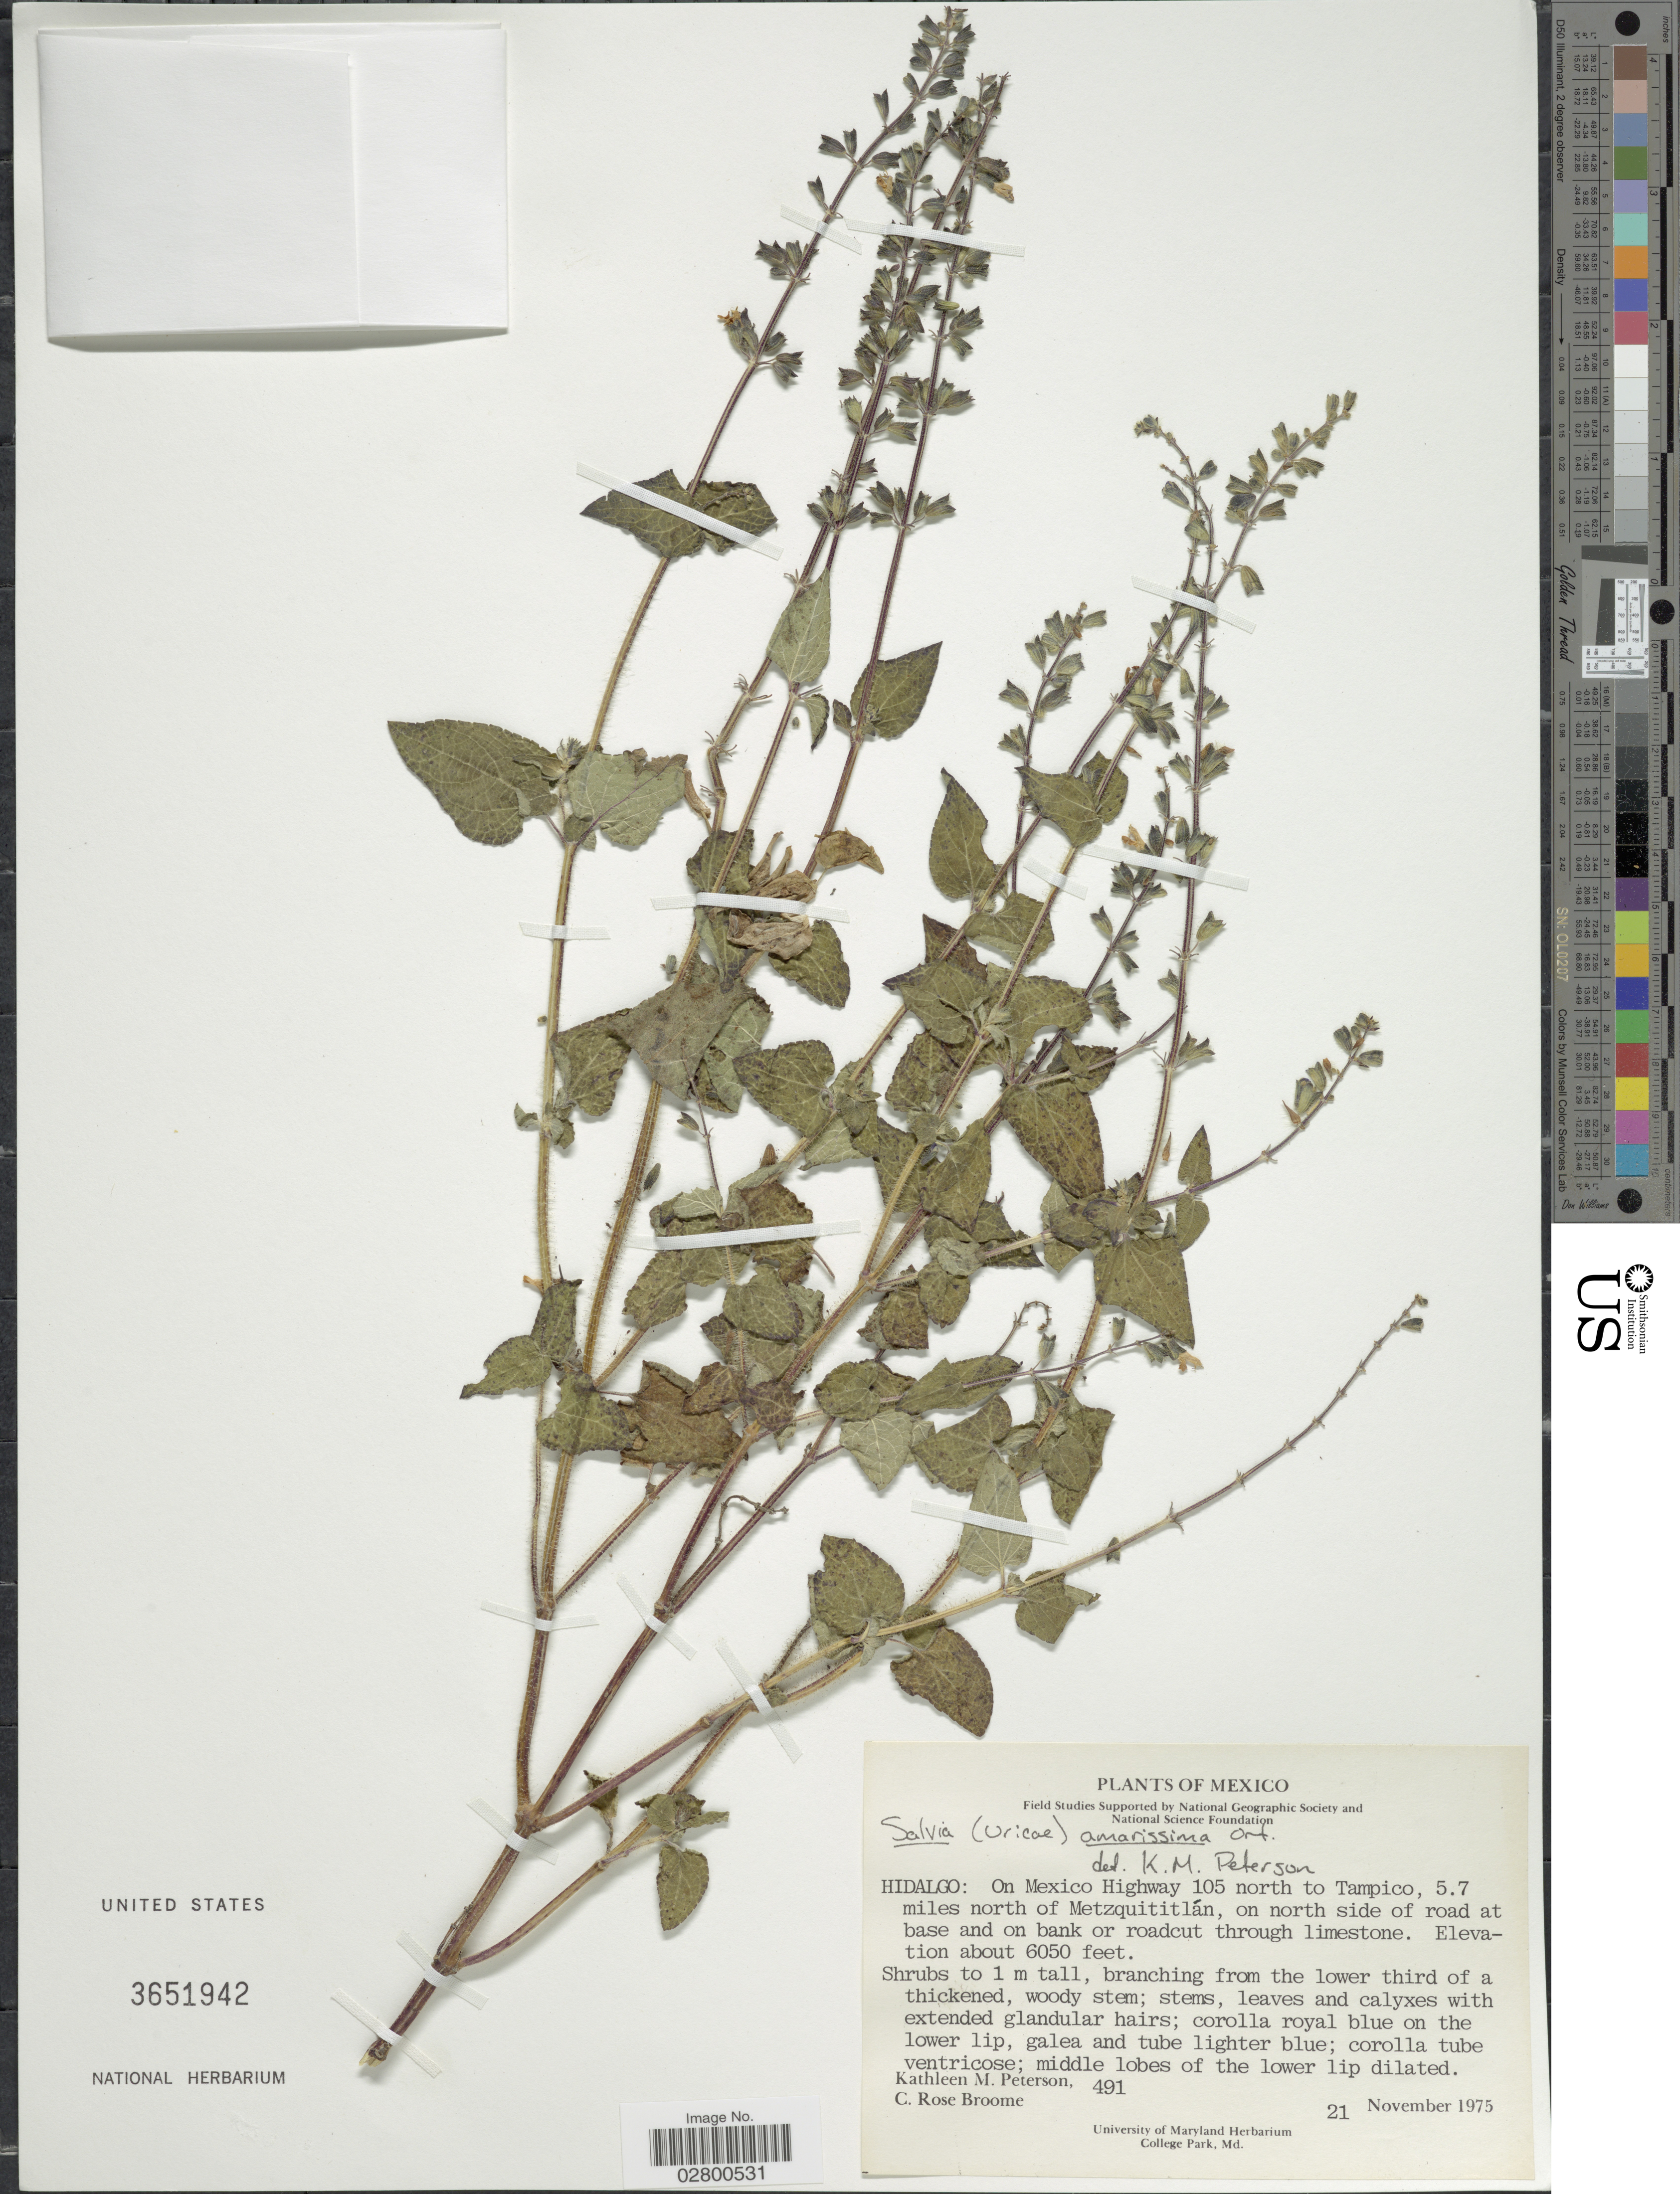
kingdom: Plantae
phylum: Tracheophyta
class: Magnoliopsida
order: Lamiales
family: Lamiaceae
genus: Salvia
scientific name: Salvia amarissima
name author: Orteg.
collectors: K. Peterson & C. R. Broome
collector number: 491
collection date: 1975-11-21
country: Mexico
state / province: Hidalgo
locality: On Mexico Highway 105 north to Tampico, 5.7 miles north of Metzquititlán, on north side of road at base on bank or roadcut through limestone.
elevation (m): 1844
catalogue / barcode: US 3651942